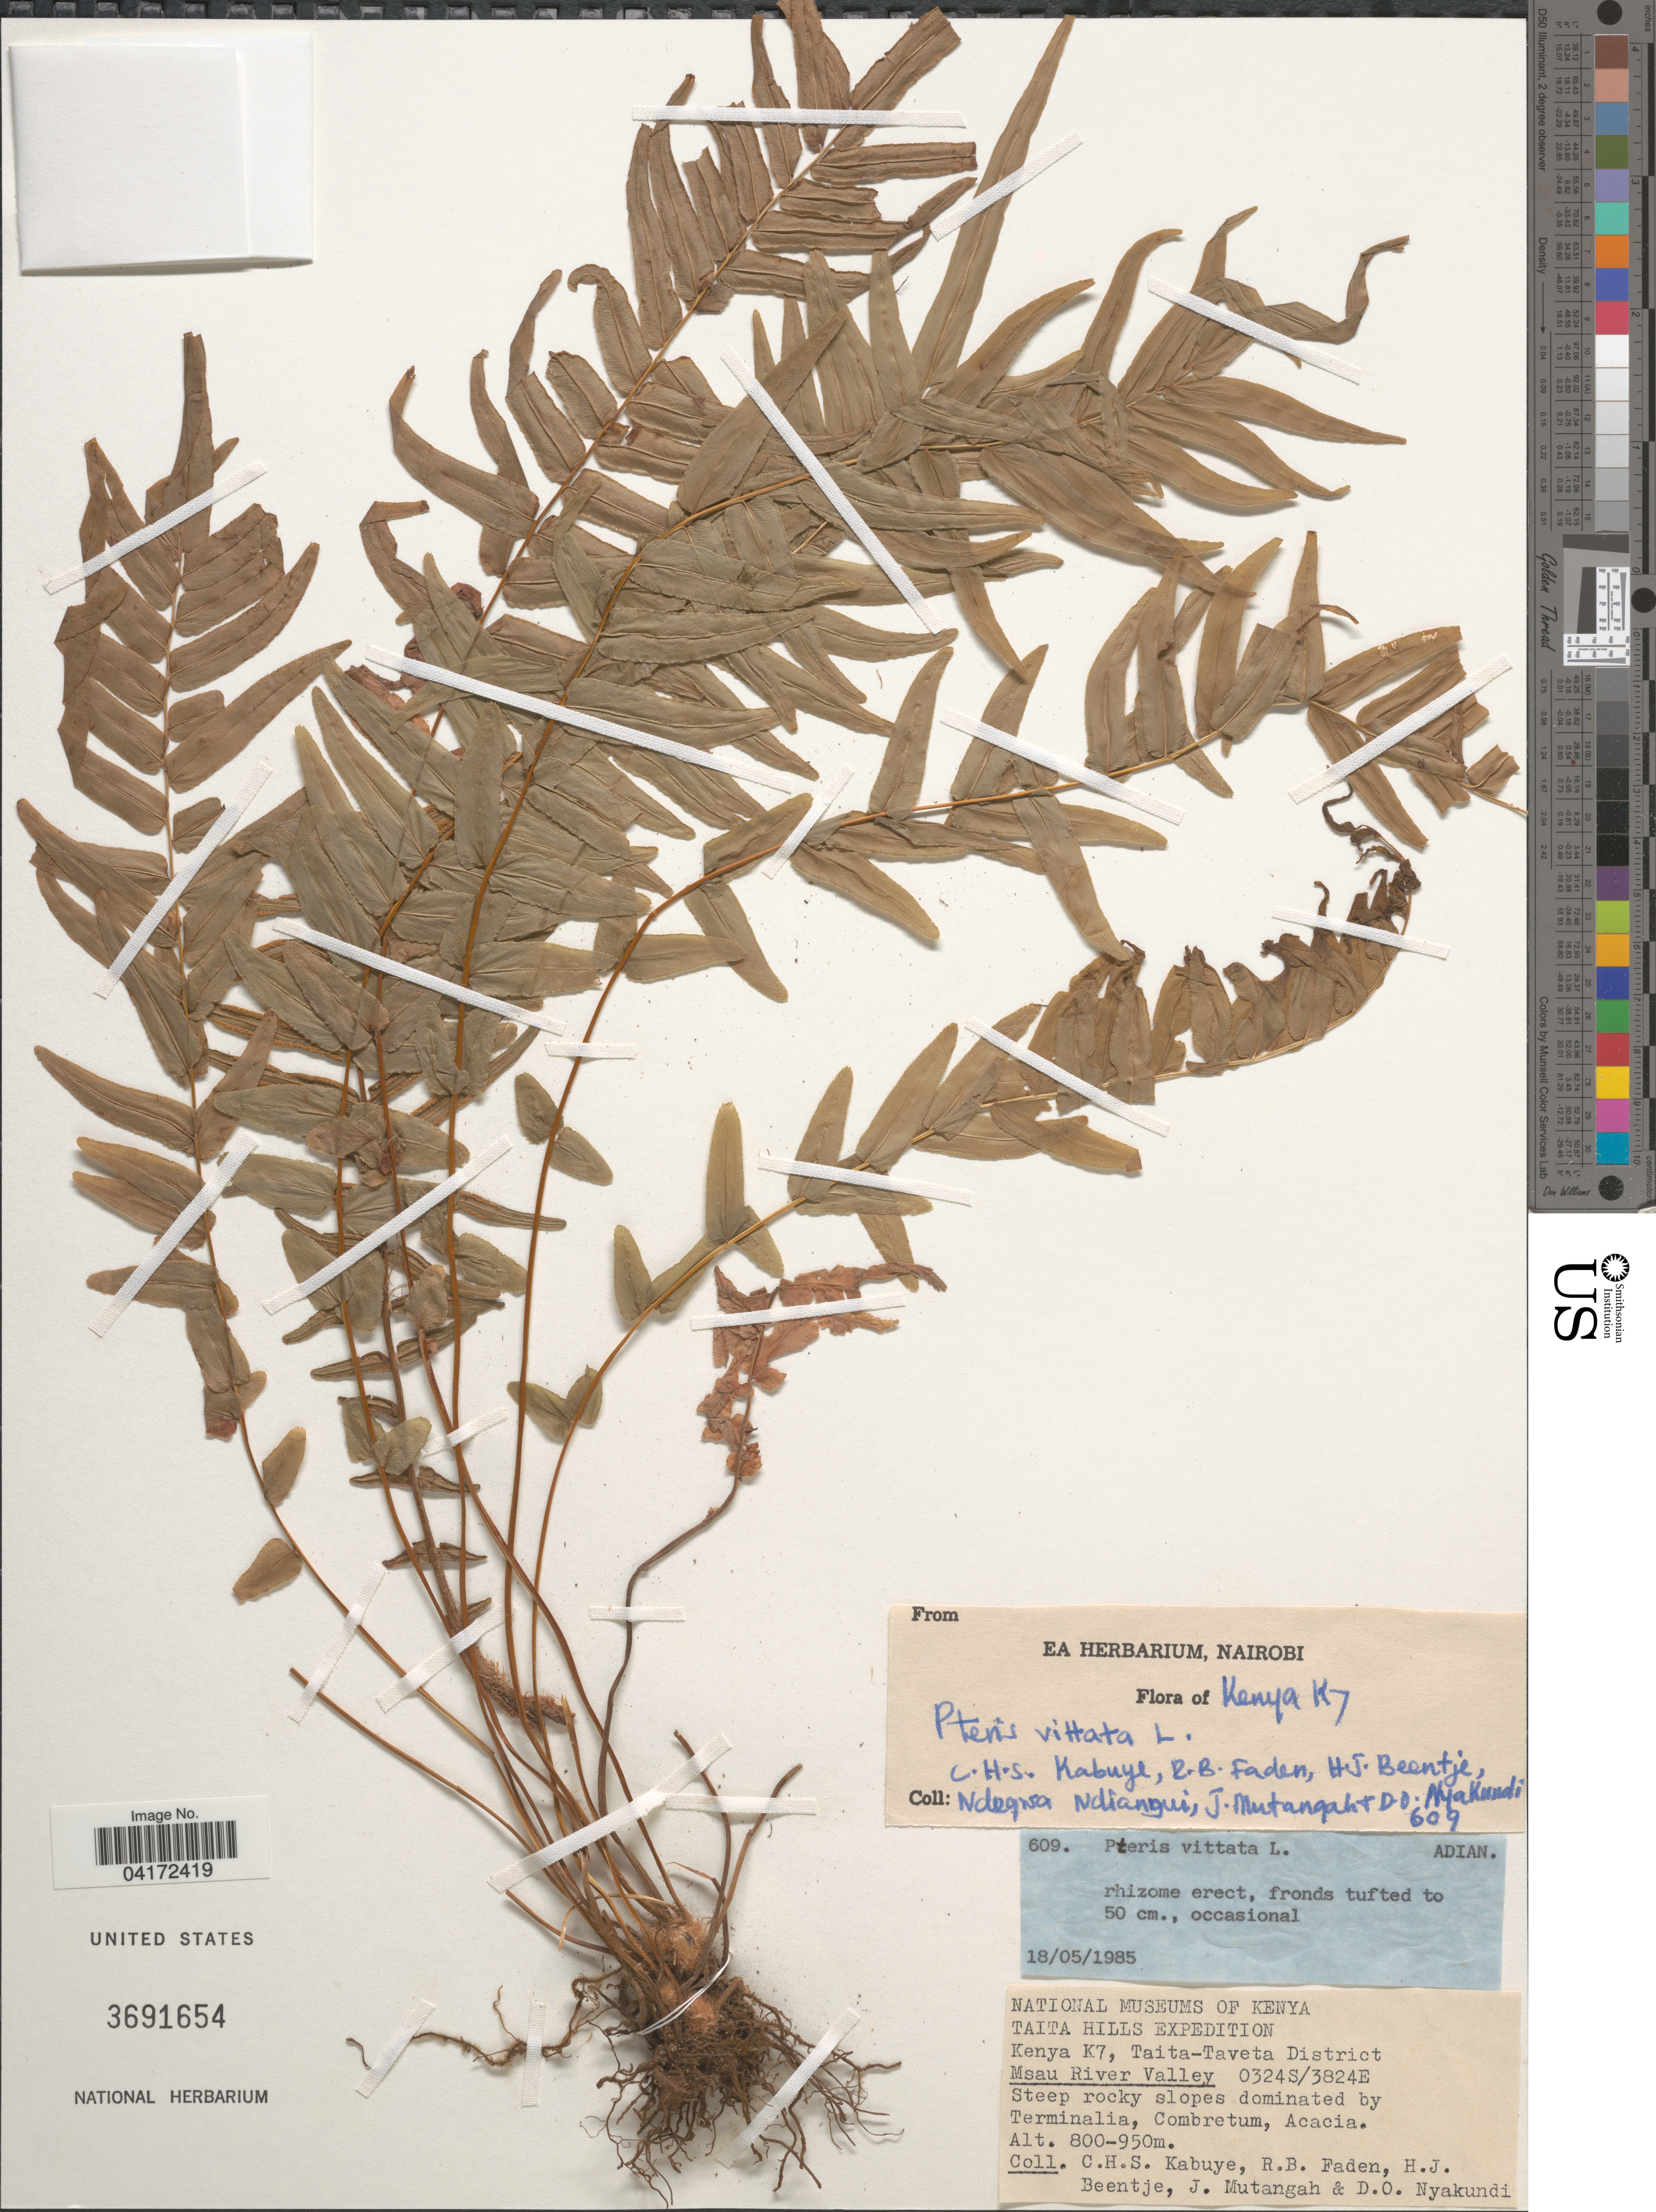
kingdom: Plantae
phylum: Tracheophyta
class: Polypodiopsida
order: Polypodiales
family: Pteridaceae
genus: Pteris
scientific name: Pteris vittata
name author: L.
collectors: C. Kabuye, R. B. Faden, H. J. Beentje, J. Mutangah & D. Nyakundi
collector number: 609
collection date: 1985-05-18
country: Kenya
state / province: Taita Taveta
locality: Taita Hills Expedition. K7, Taita-Taveta District. Msau River Valley.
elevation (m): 800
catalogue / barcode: US 3691654